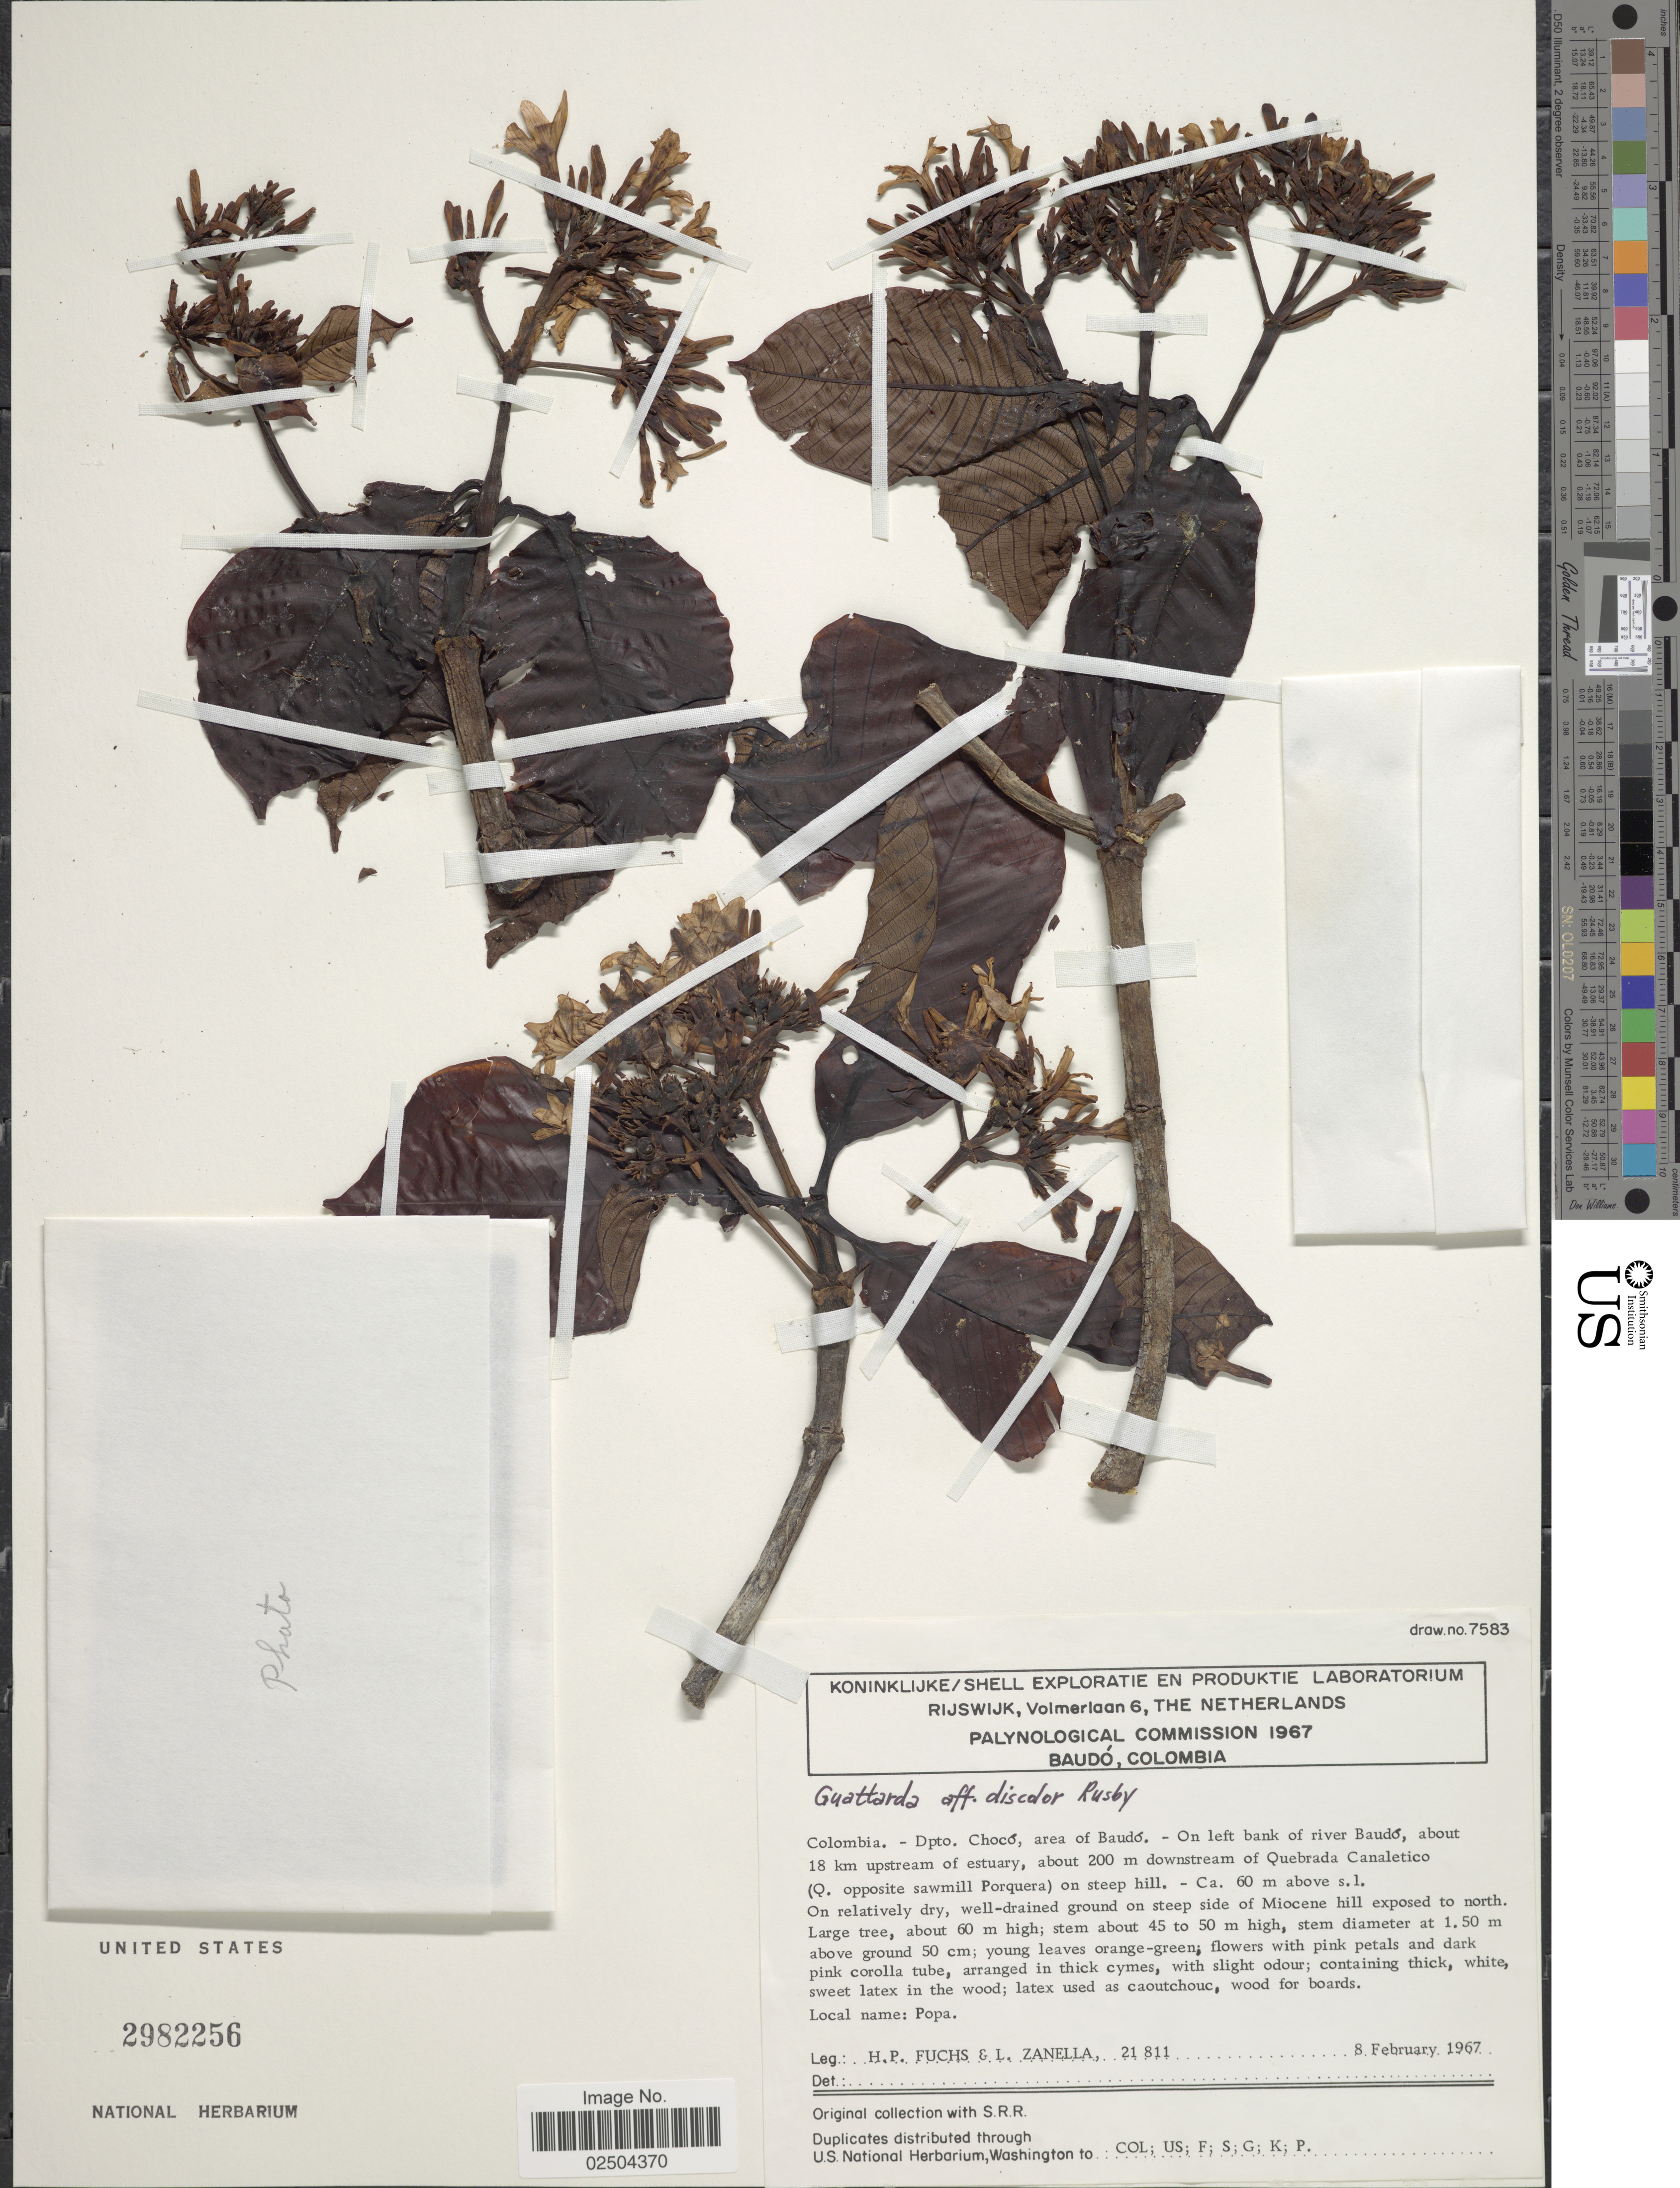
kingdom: Plantae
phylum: Tracheophyta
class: Magnoliopsida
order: Gentianales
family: Rubiaceae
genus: Guettarda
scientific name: Guettarda discolor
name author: Rusby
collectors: H. P. Fuchs & L. Zanella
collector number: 21811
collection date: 1967-02-08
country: Colombia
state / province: Chocó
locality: Dpto. Choco, area of Baudo, On left bank of river Baudo, about 18 km upstream of estuary, about 200 meter downstream of Quebrada Canaletico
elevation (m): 60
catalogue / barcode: US 2982256